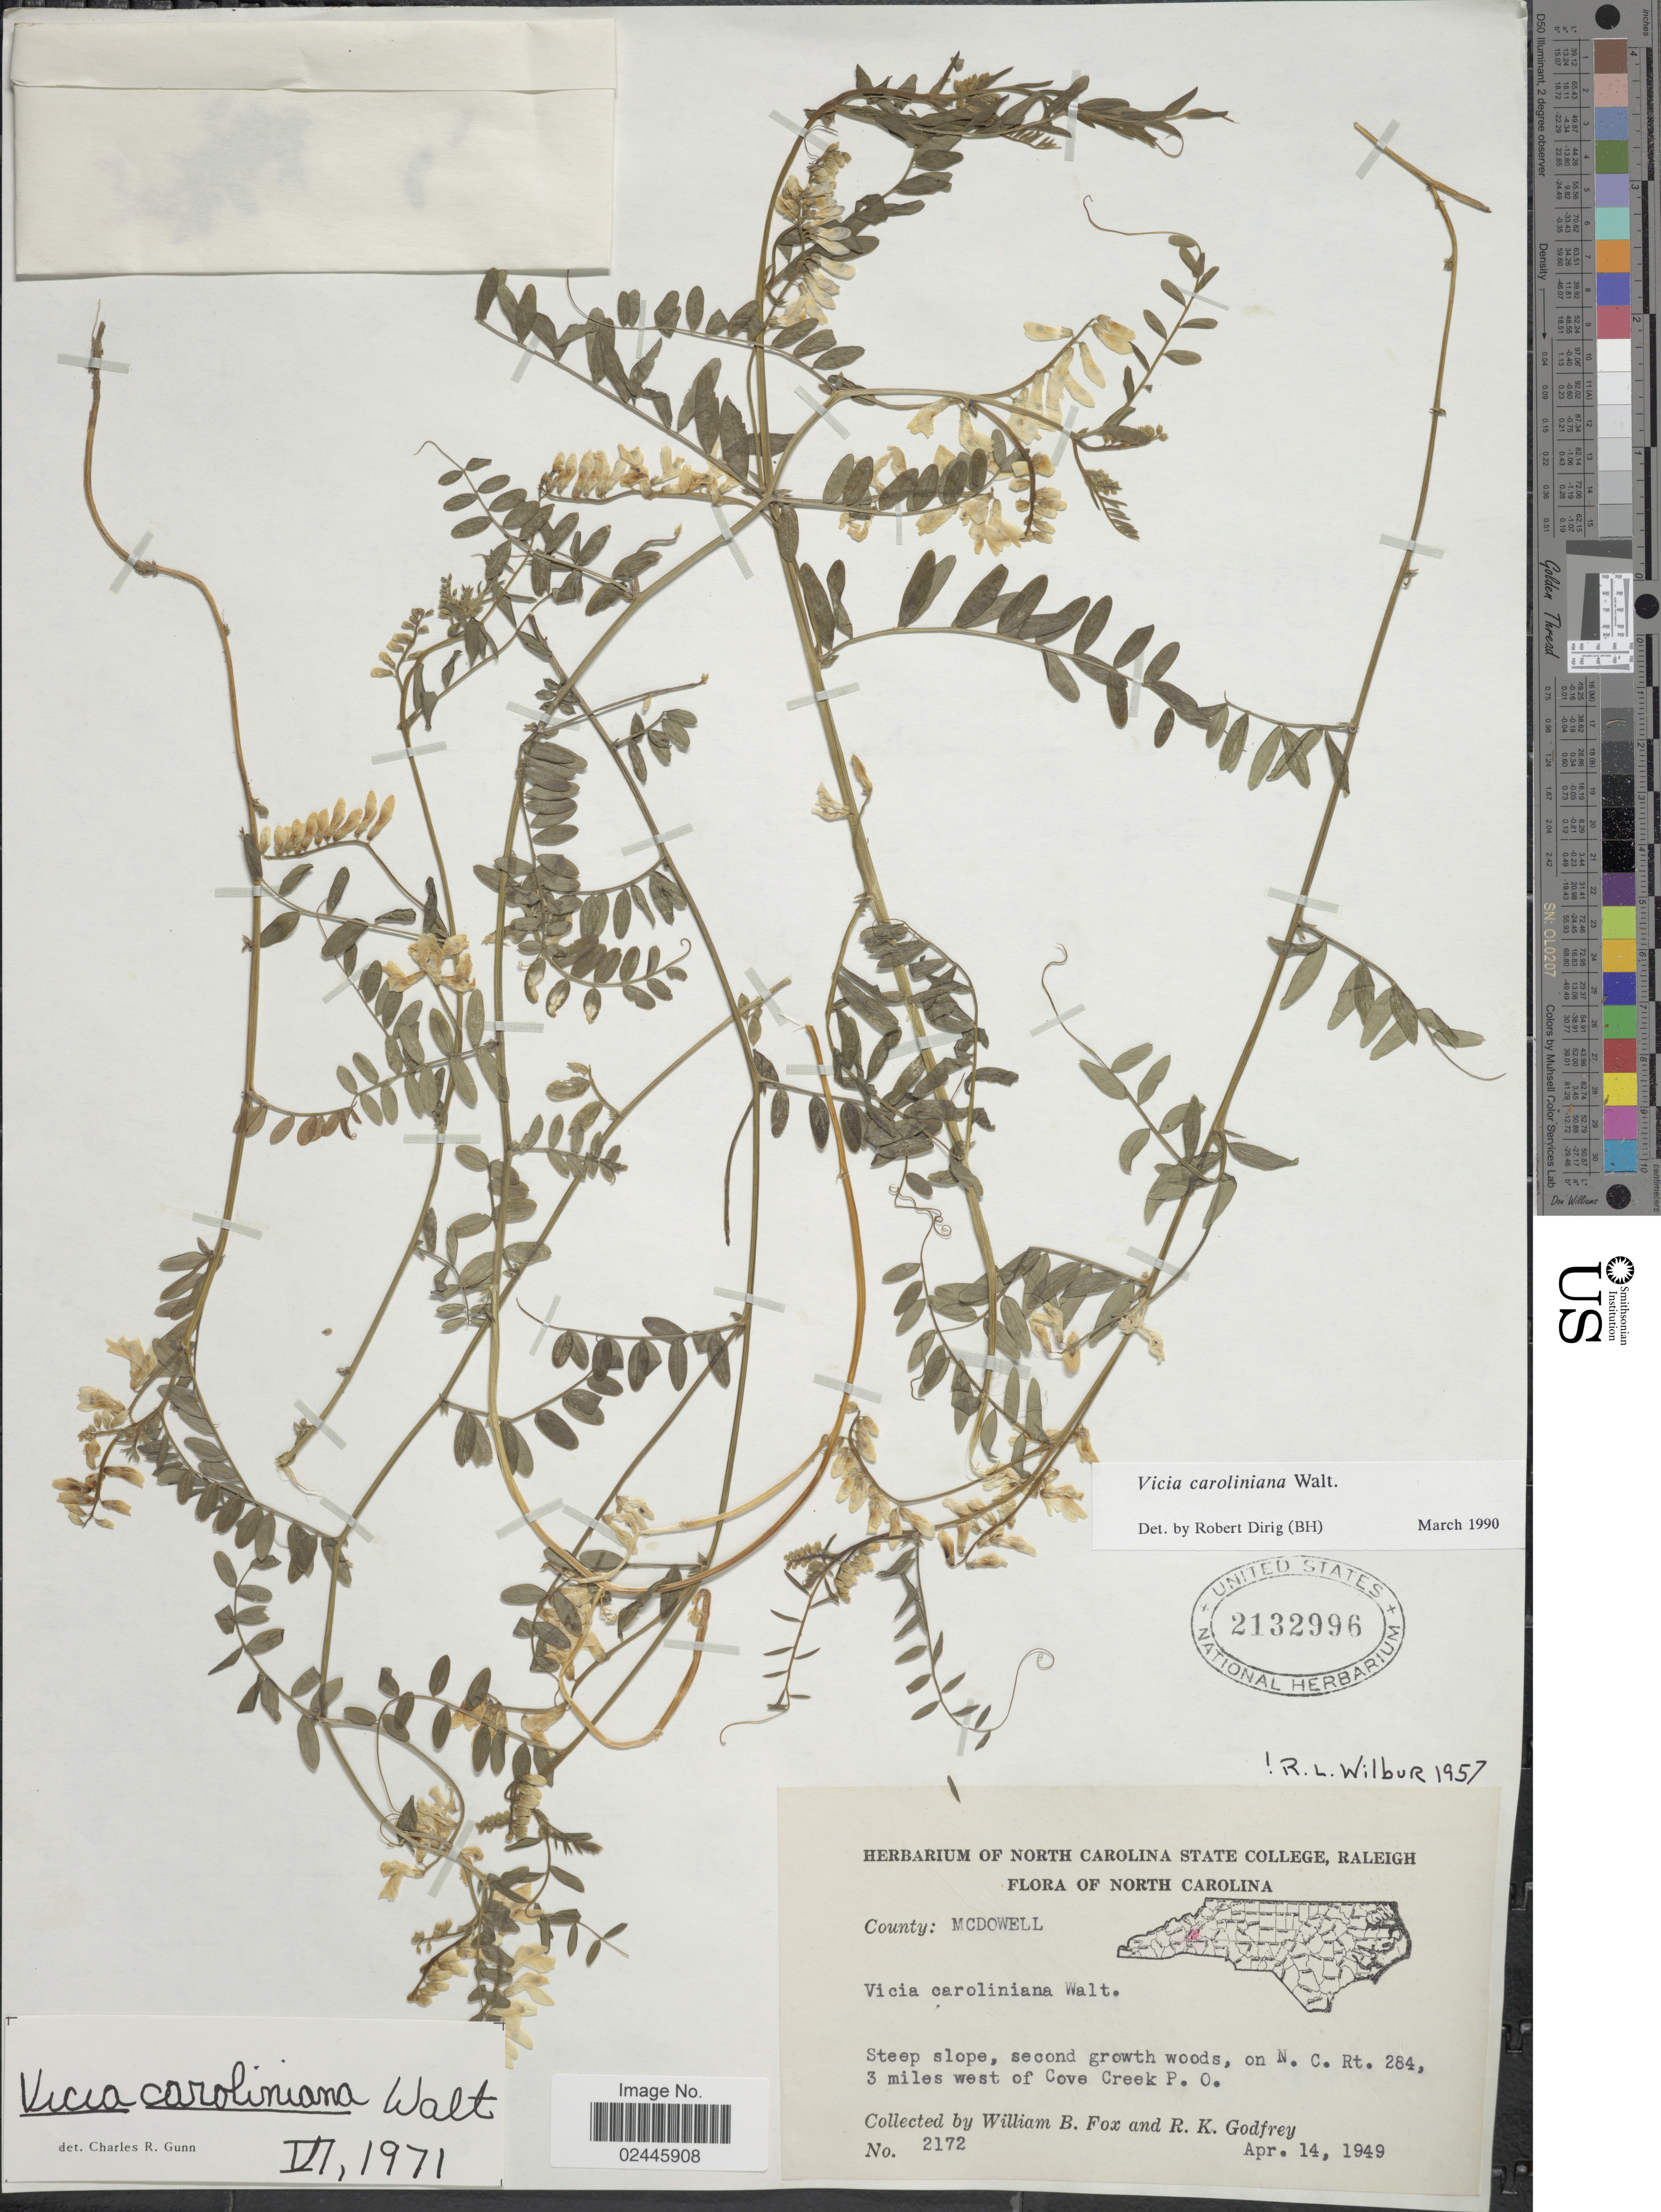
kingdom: Plantae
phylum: Tracheophyta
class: Magnoliopsida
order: Fabales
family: Fabaceae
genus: Vicia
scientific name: Vicia caroliniana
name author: Walter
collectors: W. B. Fox & R. K. Godfrey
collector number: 2172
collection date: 1949-04-14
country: United States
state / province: North Carolina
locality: County: McDowell, steep slope, second growth woods, on N.C. Rt. 284, 3 miles west of Cove Creek P.O.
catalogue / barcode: US 2132996